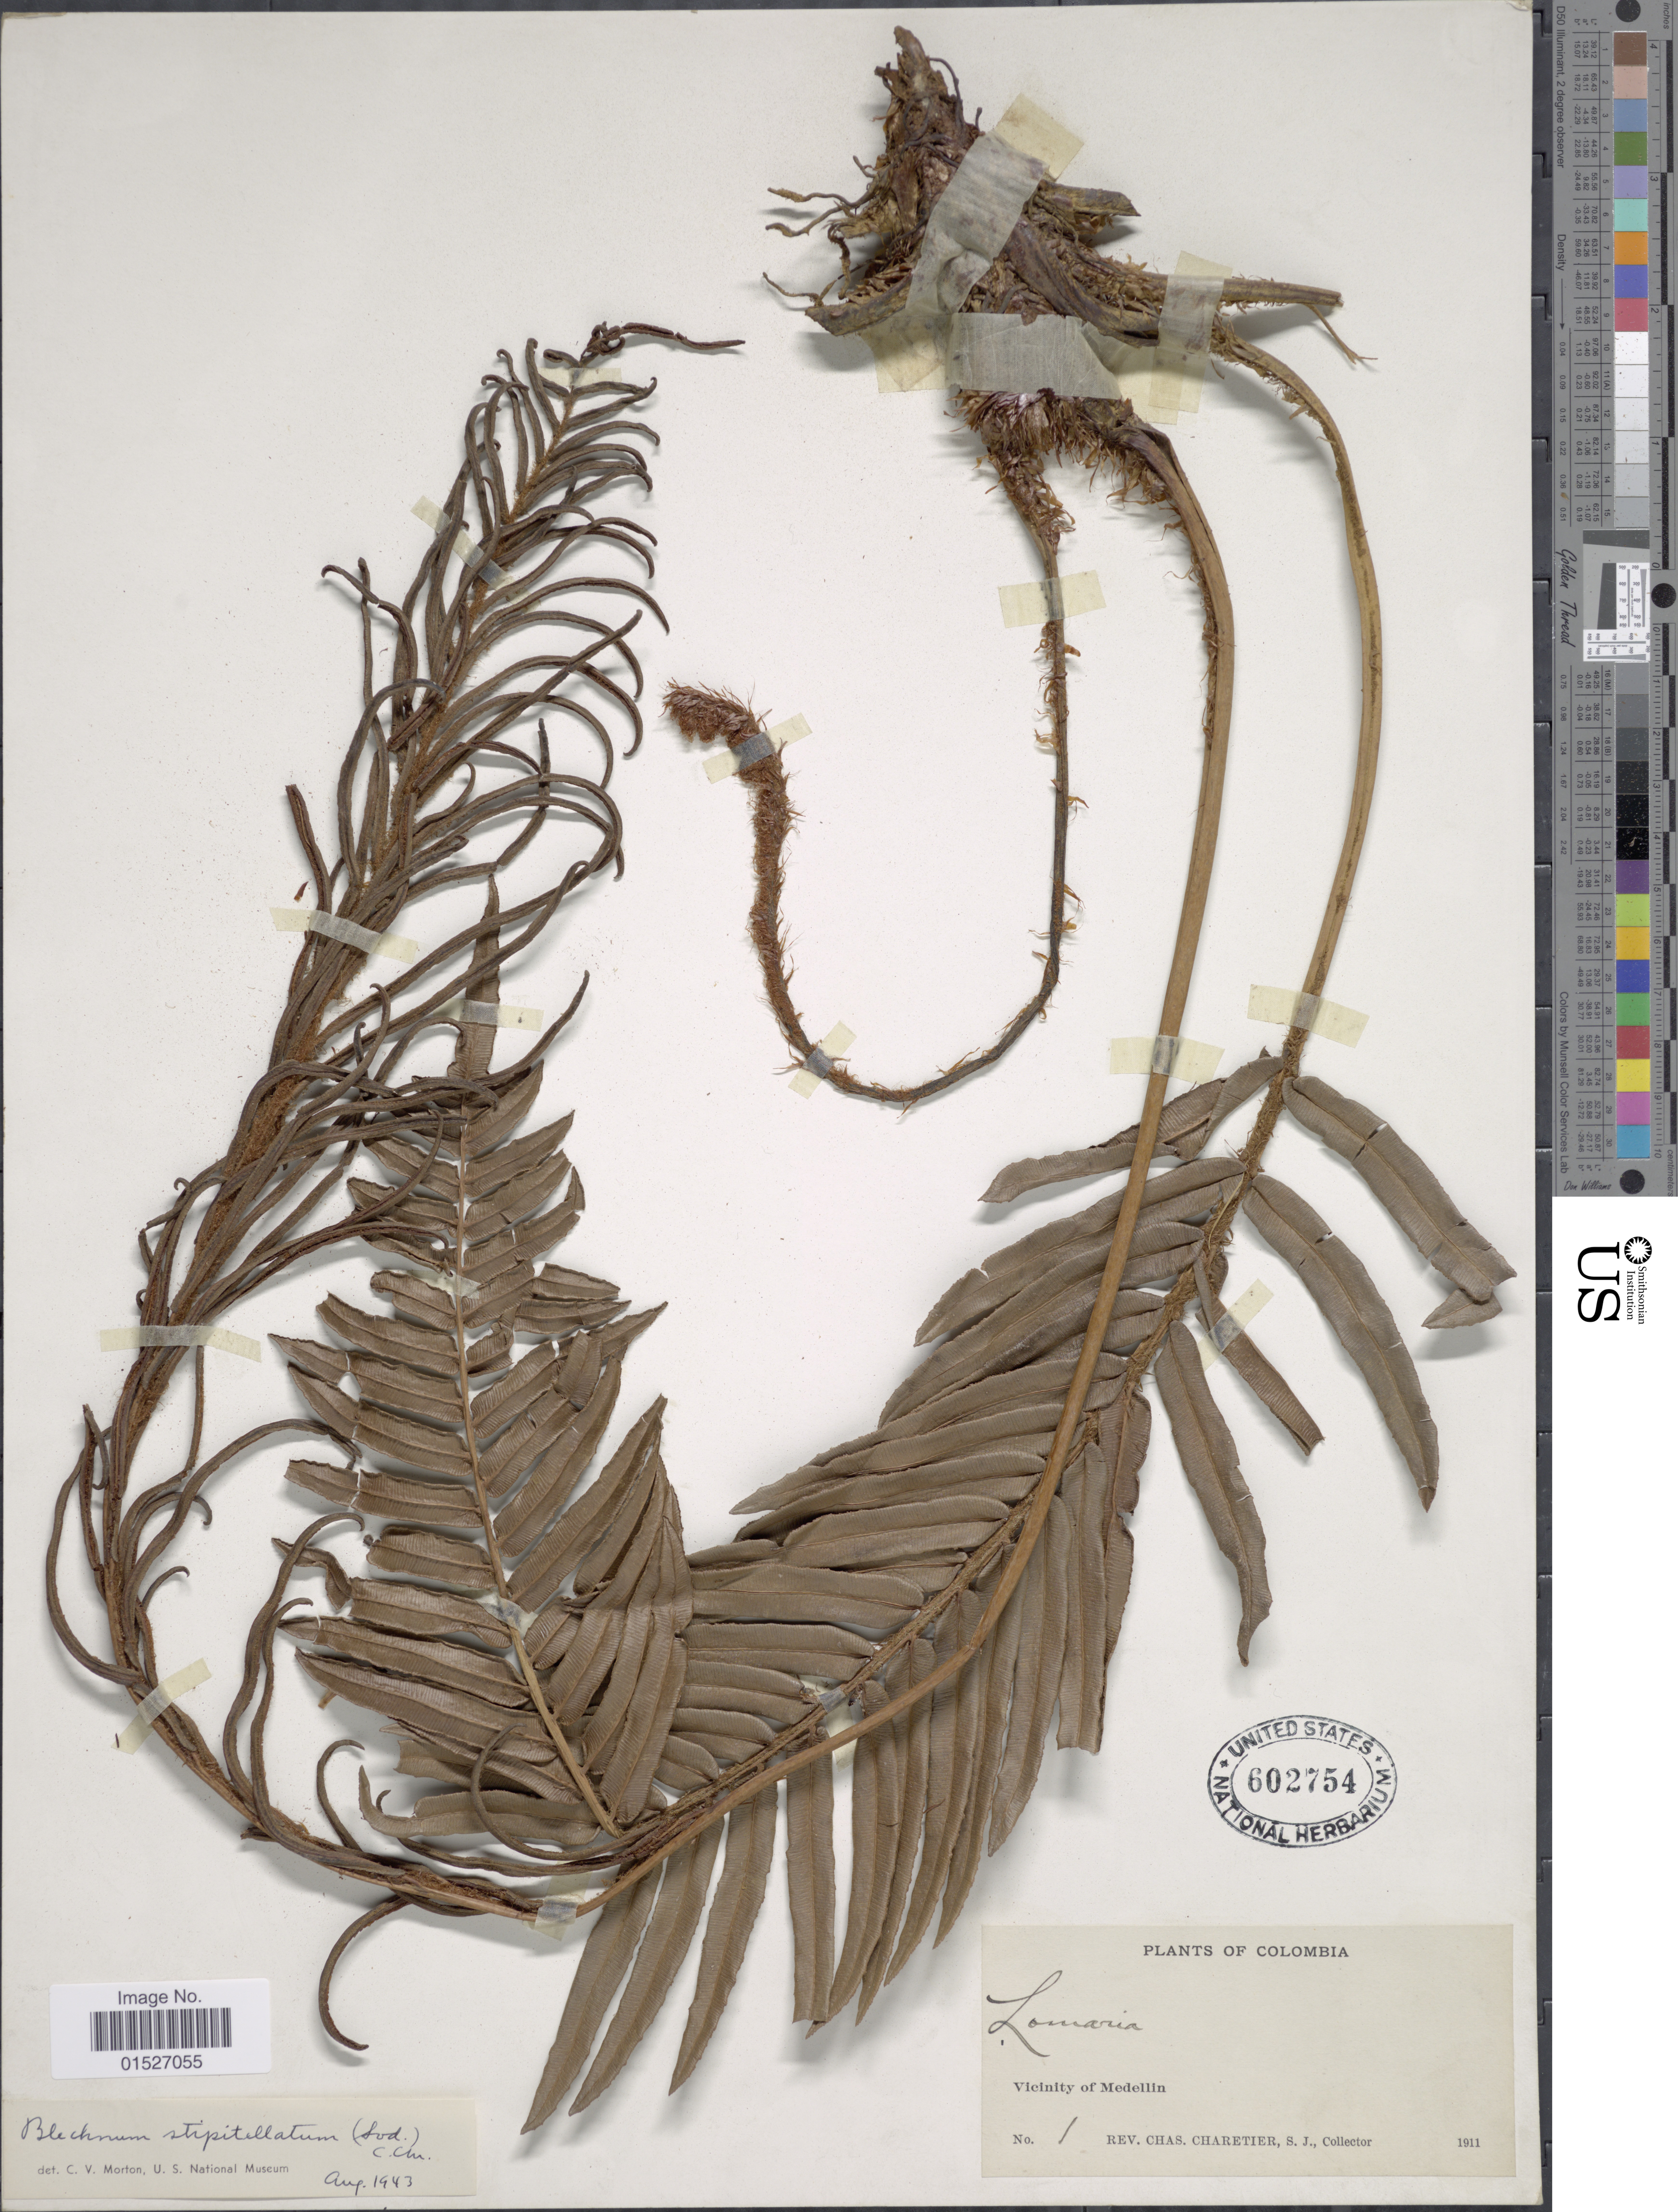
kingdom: Plantae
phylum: Tracheophyta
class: Polypodiopsida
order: Polypodiales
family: Blechnaceae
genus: Blechnum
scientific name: Blechnum stipitellatum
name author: (Sodiro) C. Chr.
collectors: C. Charetier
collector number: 1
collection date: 1911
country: Colombia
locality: Vicinity of Medellin.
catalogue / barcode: US 602754